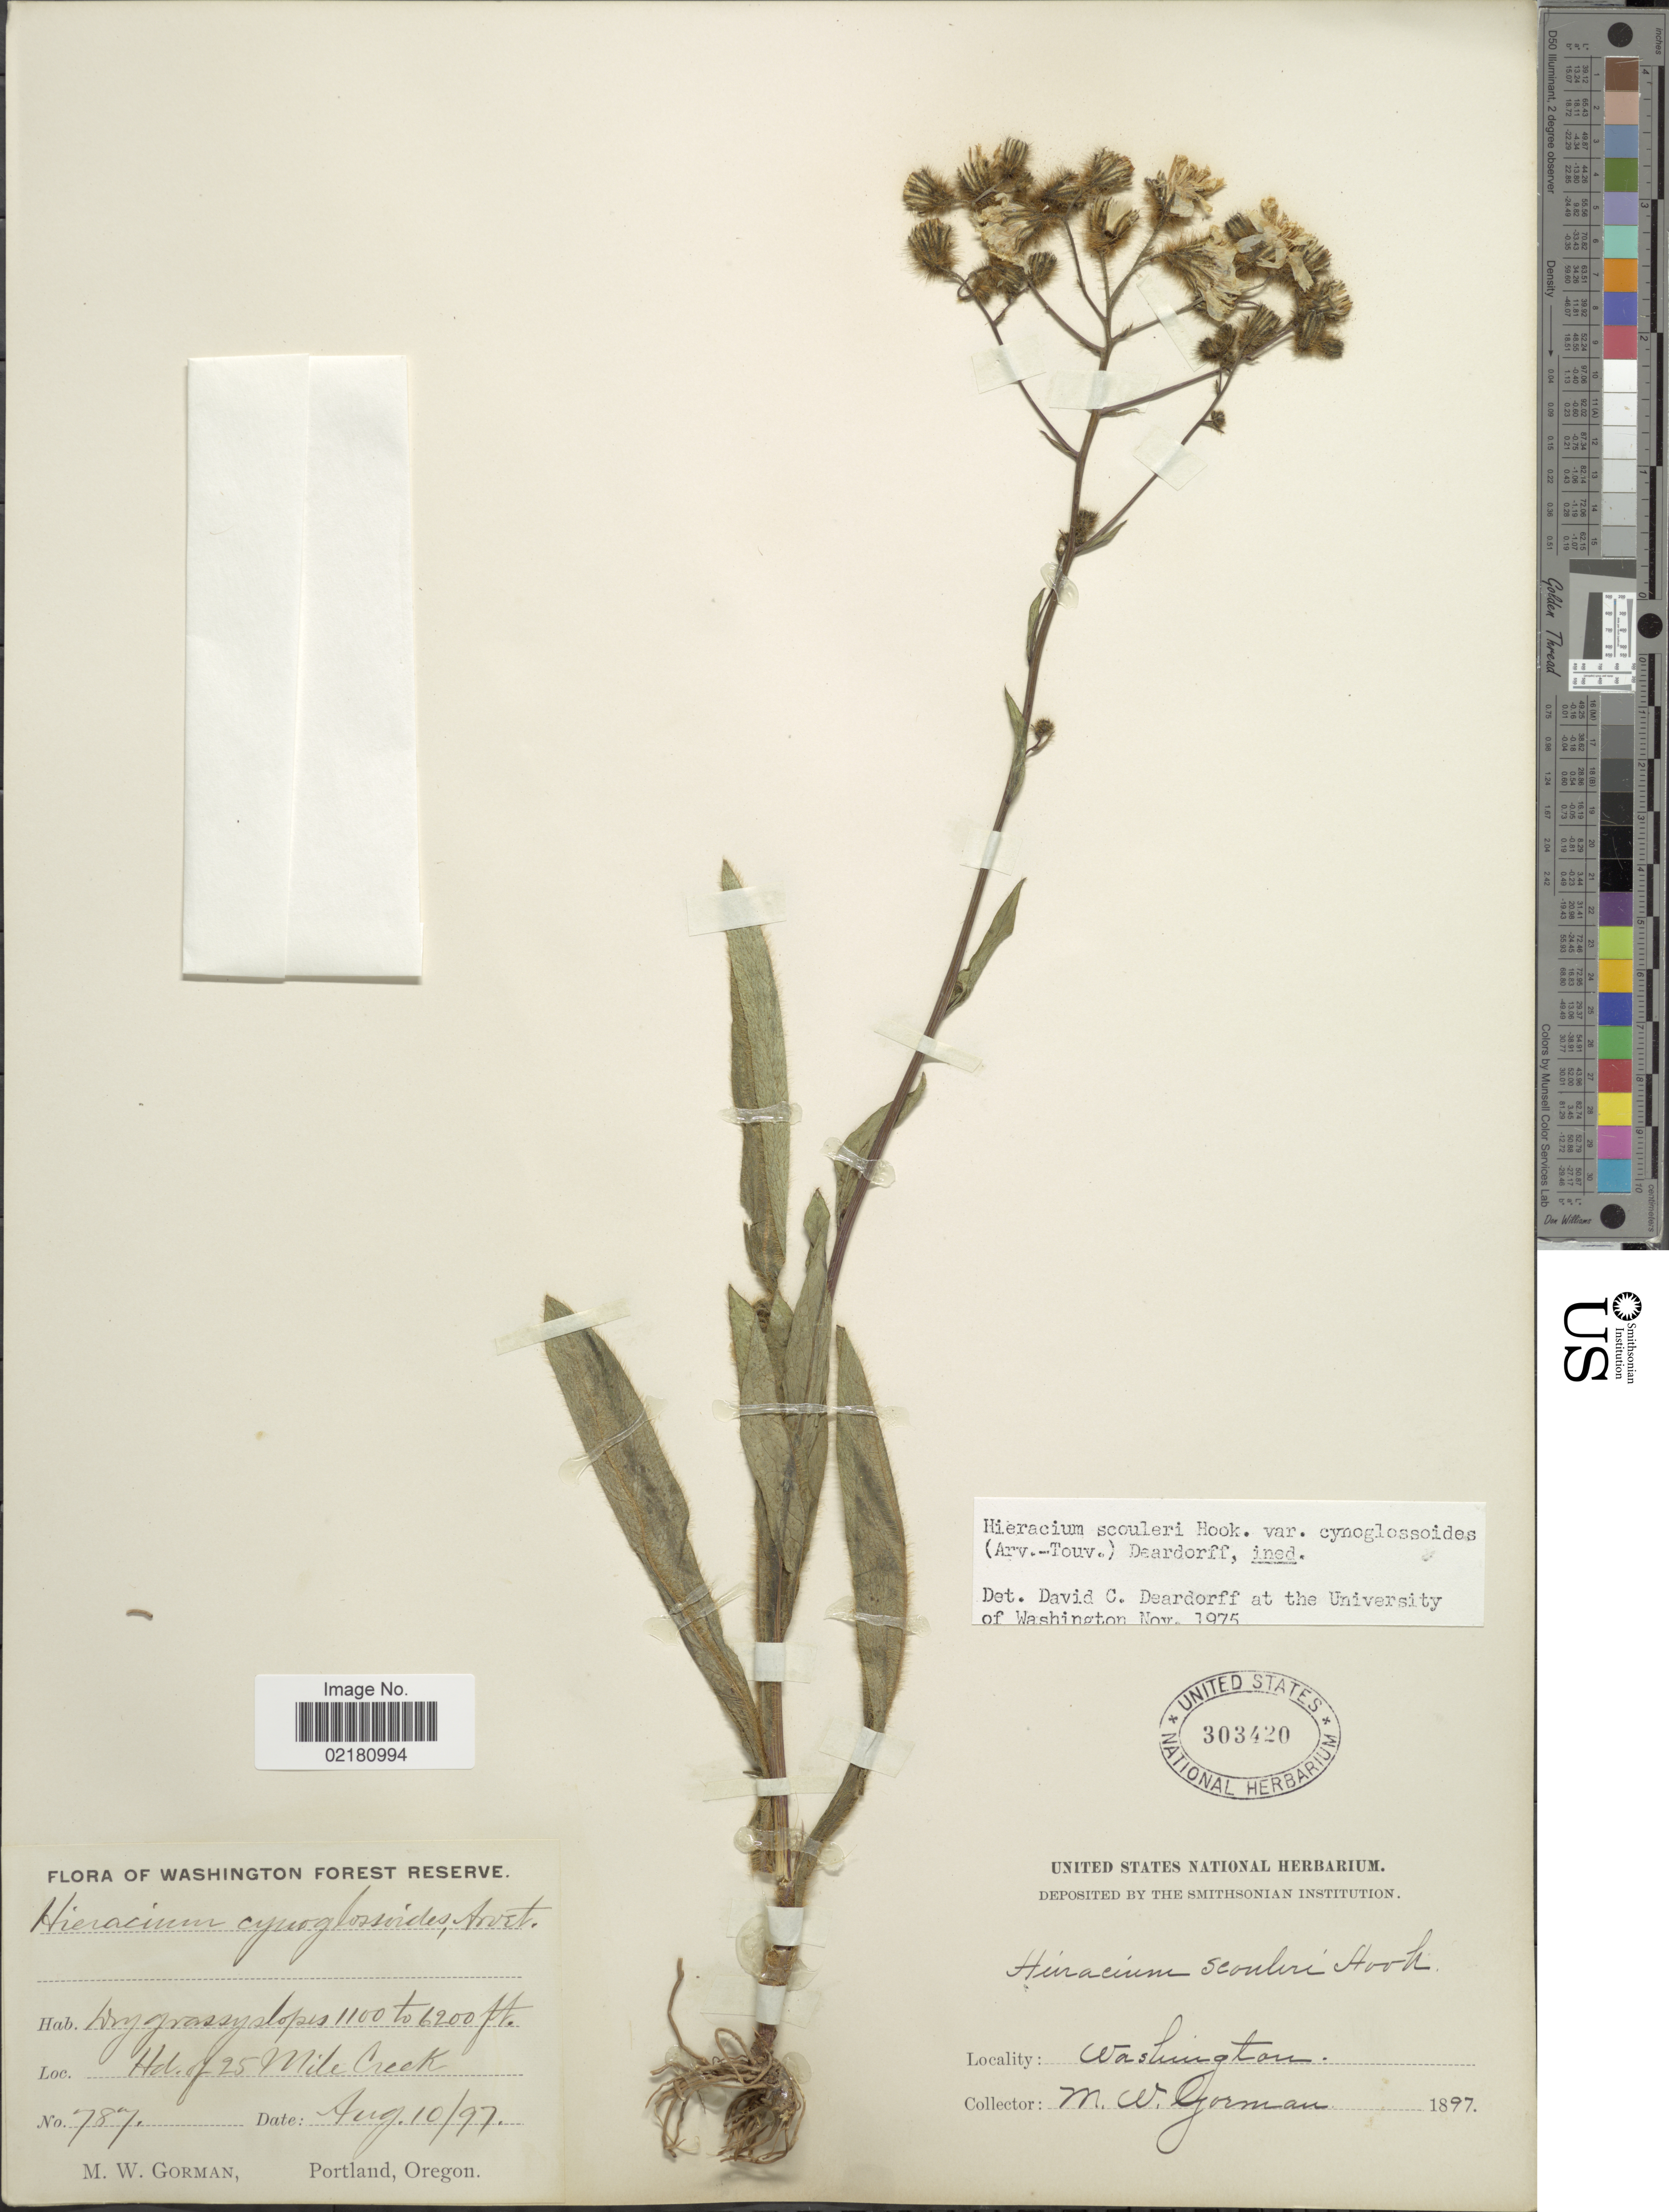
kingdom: Plantae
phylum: Tracheophyta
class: Magnoliopsida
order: Asterales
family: Asteraceae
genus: Hieracium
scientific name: Hieracium scouleri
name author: Hook.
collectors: M. W. Gorman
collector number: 787*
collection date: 1897-08-10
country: United States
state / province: Washington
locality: Washington forest reserve, Hd of 25 Mile Creek, grassy slopes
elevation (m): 335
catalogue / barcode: US 303420